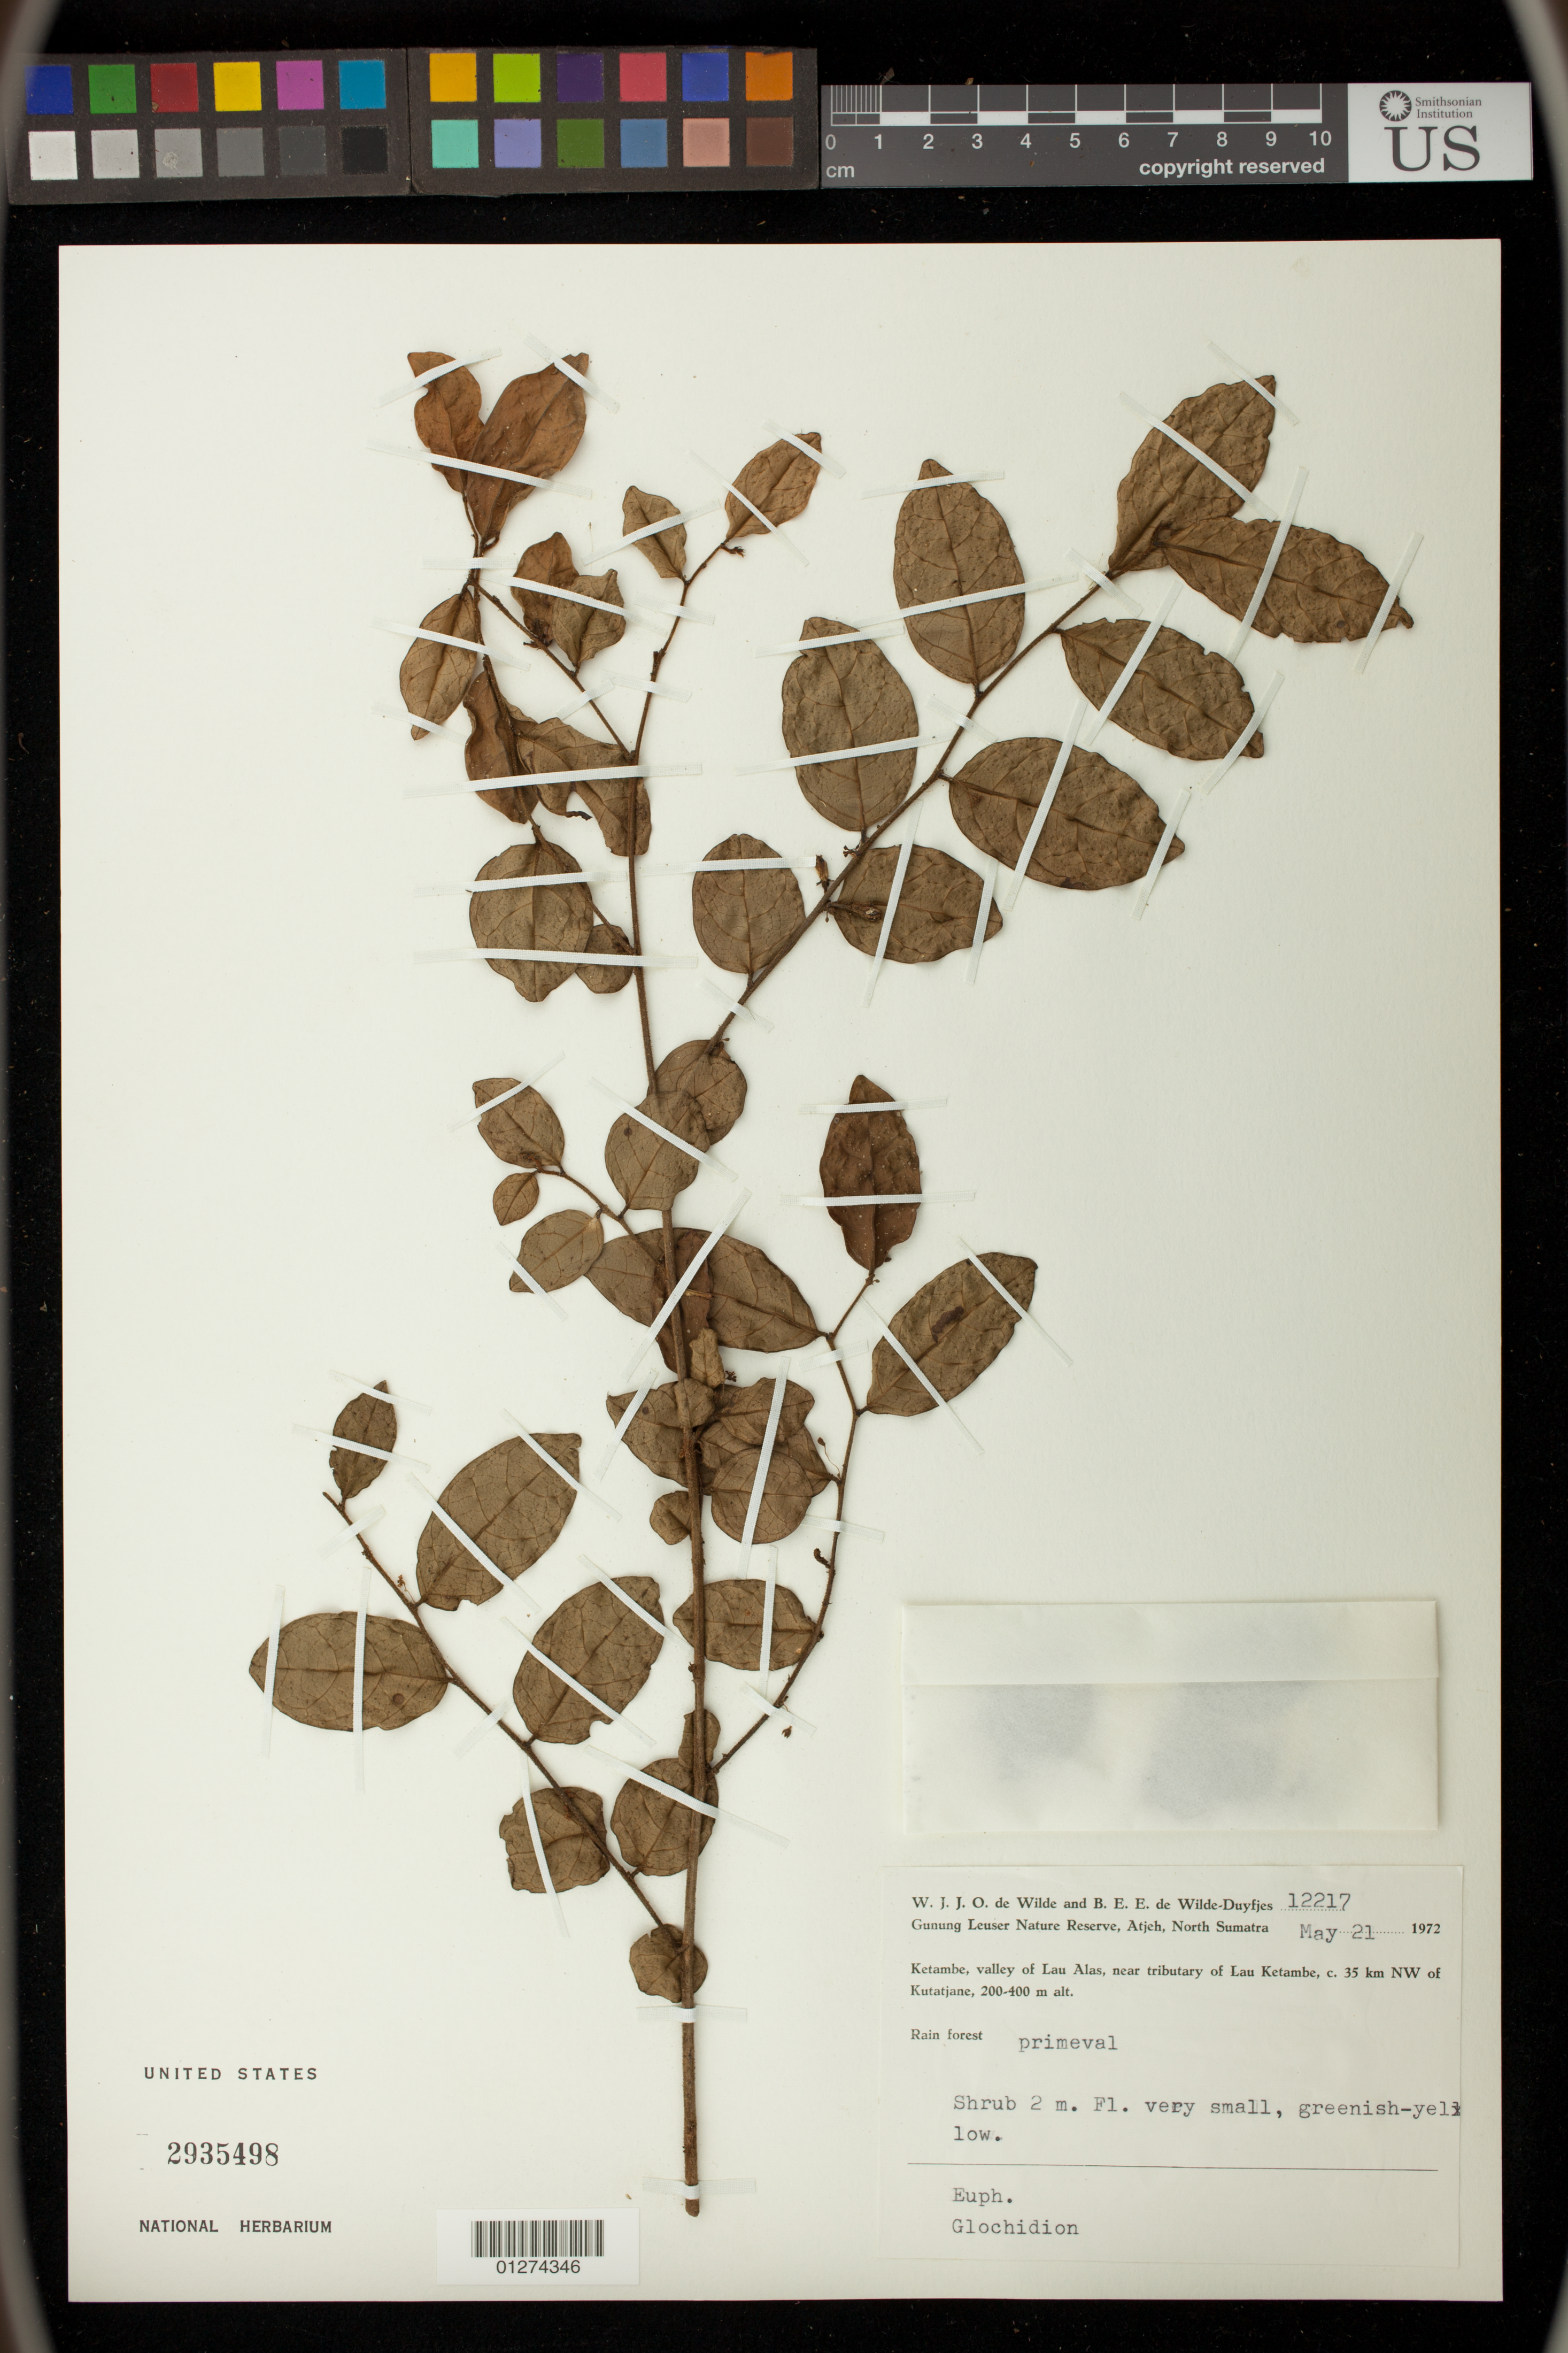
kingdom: Plantae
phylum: Tracheophyta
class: Magnoliopsida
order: Malpighiales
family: Phyllanthaceae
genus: Glochidion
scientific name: Glochidion sp.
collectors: W. J. de Wilde & B. E. de Wilde-Duyfjes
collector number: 12217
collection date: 1972-05-21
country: Indonesia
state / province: Sumatra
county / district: Aceh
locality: Gunung Leuser Nature Reserve, Atjeh, North Sumatra. Ketambe, valley of Lau Alas, near tributary of Lau Ketambe, c. 35 km NW of Kutatjane.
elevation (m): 200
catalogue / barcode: US 2935498